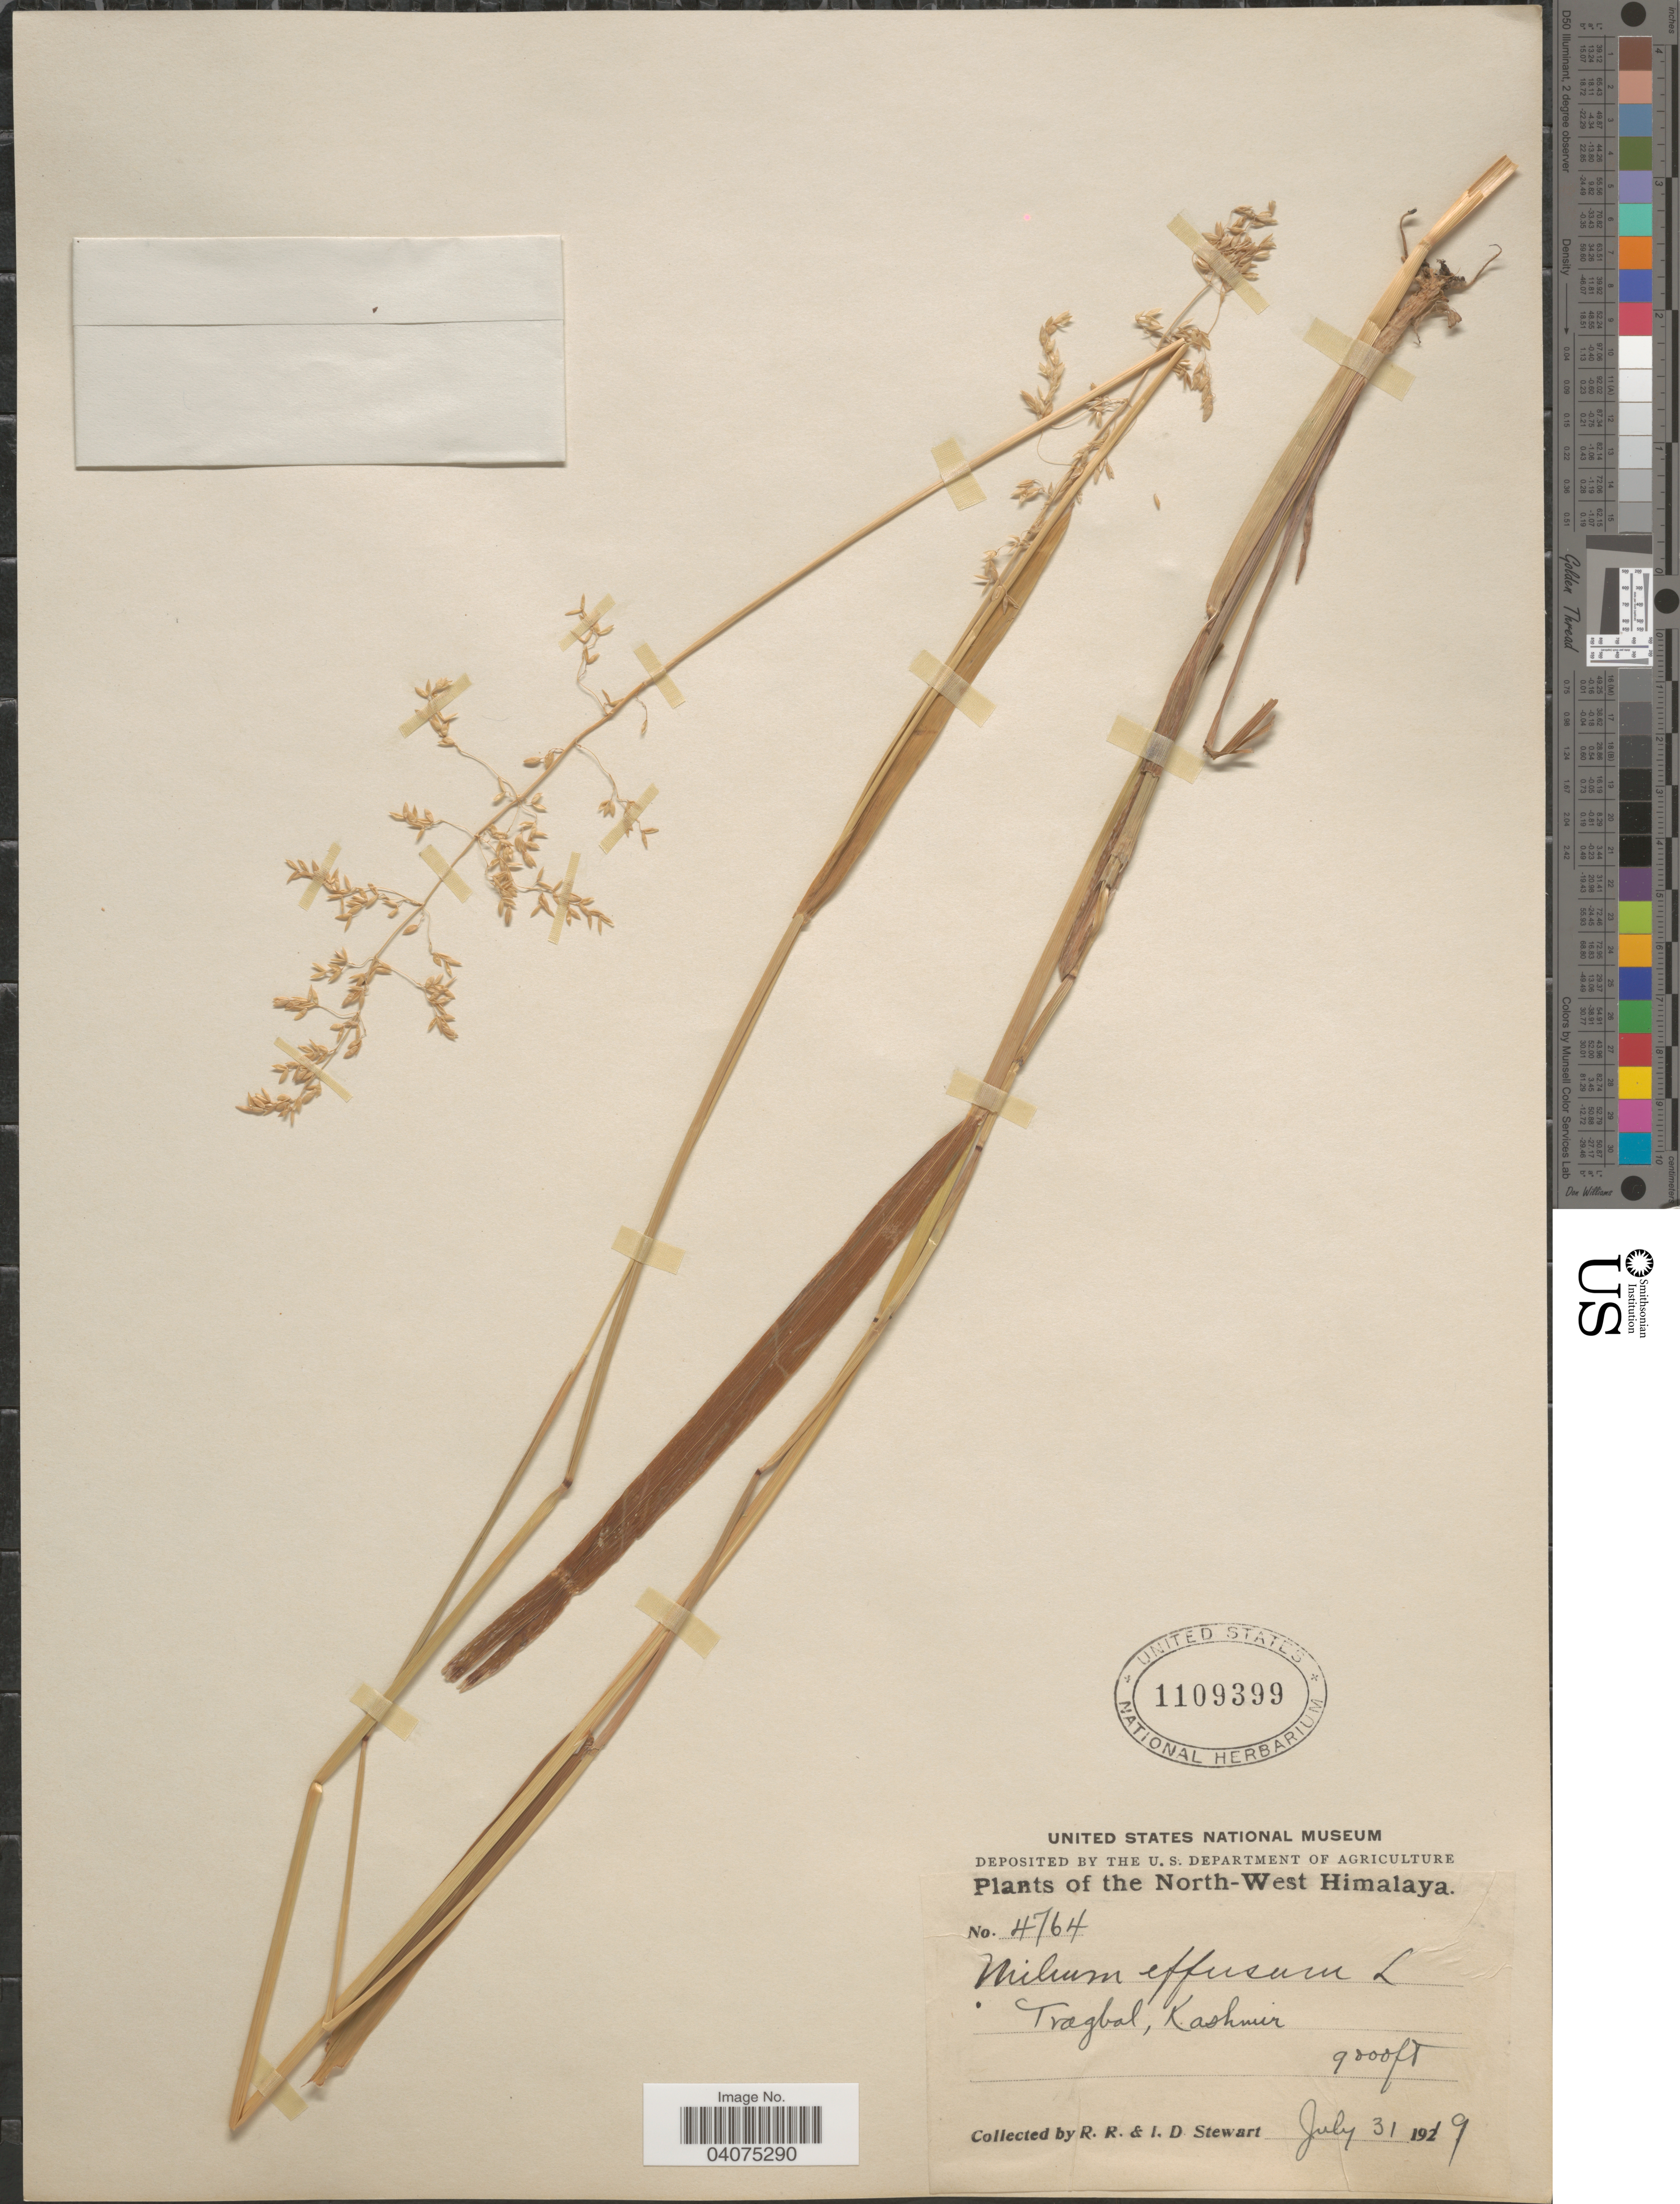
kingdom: Plantae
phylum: Tracheophyta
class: Liliopsida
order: Poales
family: Poaceae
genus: Milium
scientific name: Milium effusum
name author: L.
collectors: R. Stewart & I. Stewart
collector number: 4764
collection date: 1919-07-31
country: India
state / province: Jammu and Kashmir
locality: The North-West Himalaya. Tragbal.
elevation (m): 2743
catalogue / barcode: US 1109399